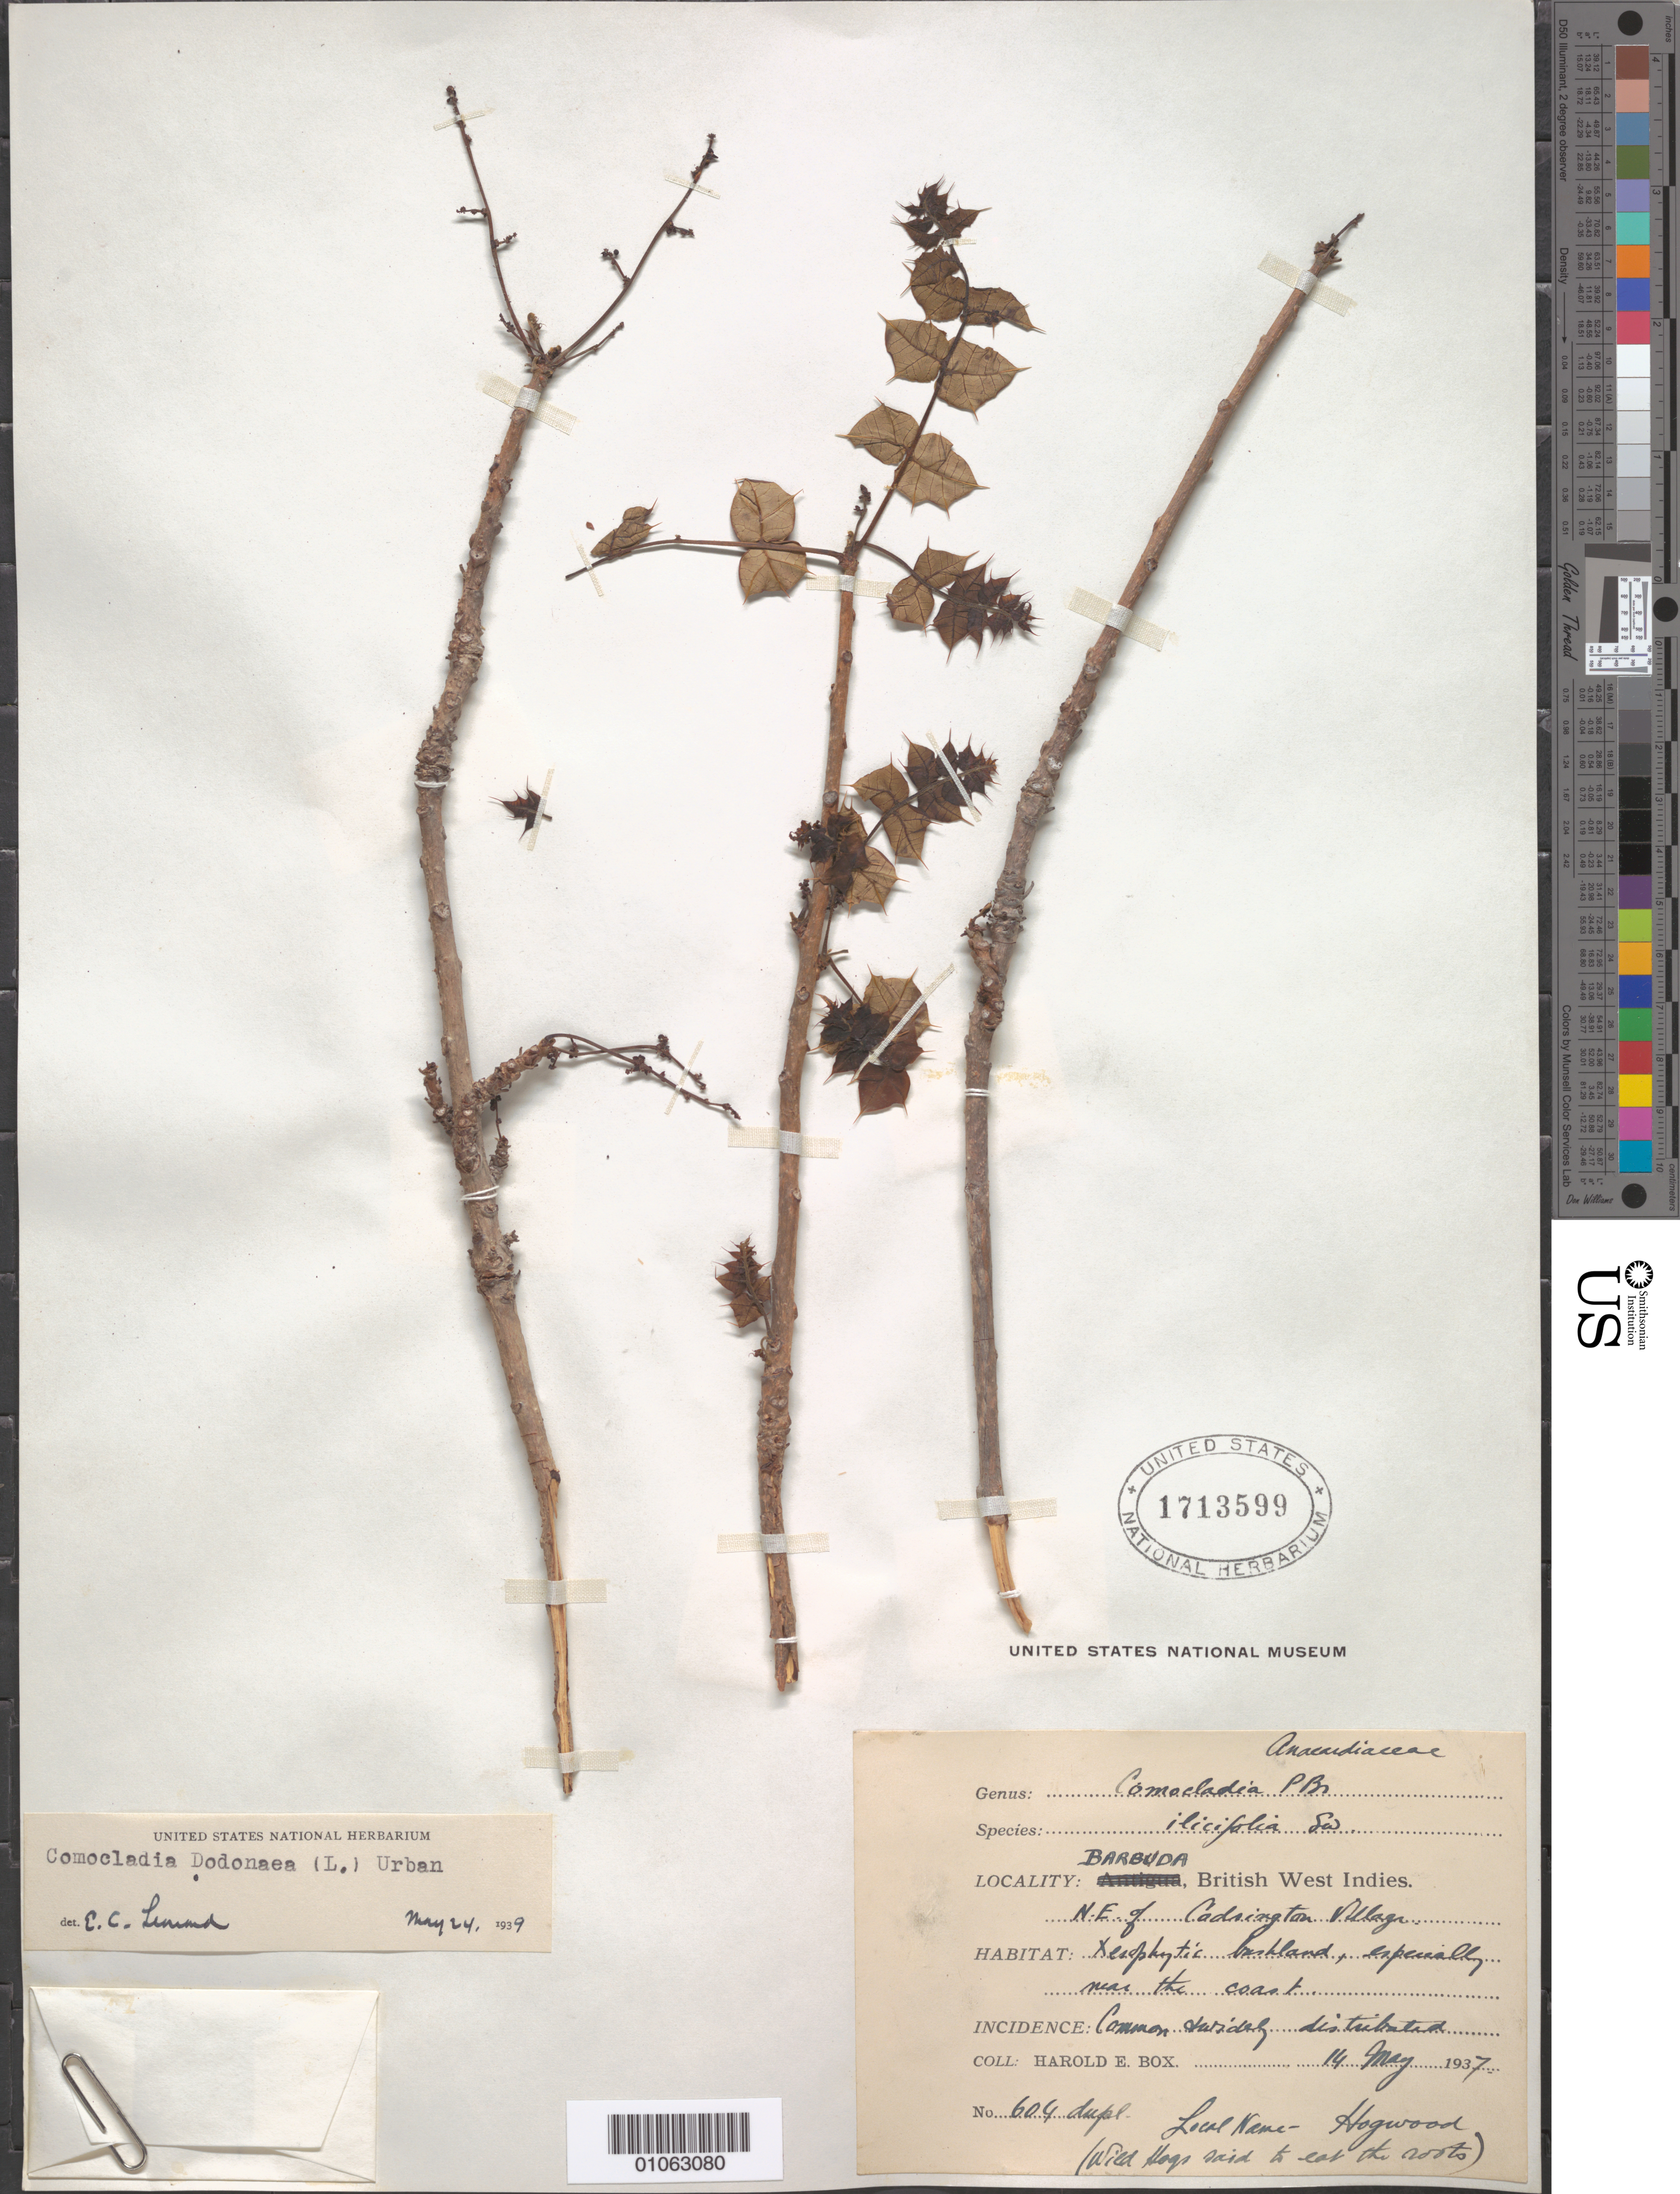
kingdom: Plantae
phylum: Tracheophyta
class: Magnoliopsida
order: Sapindales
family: Anacardiaceae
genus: Comocladia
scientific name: Comocladia dodonaea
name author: (L.) Urb.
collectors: H. E. Box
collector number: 604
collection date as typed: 14 May 1937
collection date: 1937-05-14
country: Antigua and Barbuda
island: Barbuda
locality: Xerophytic, especially near the coast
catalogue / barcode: US 1713599